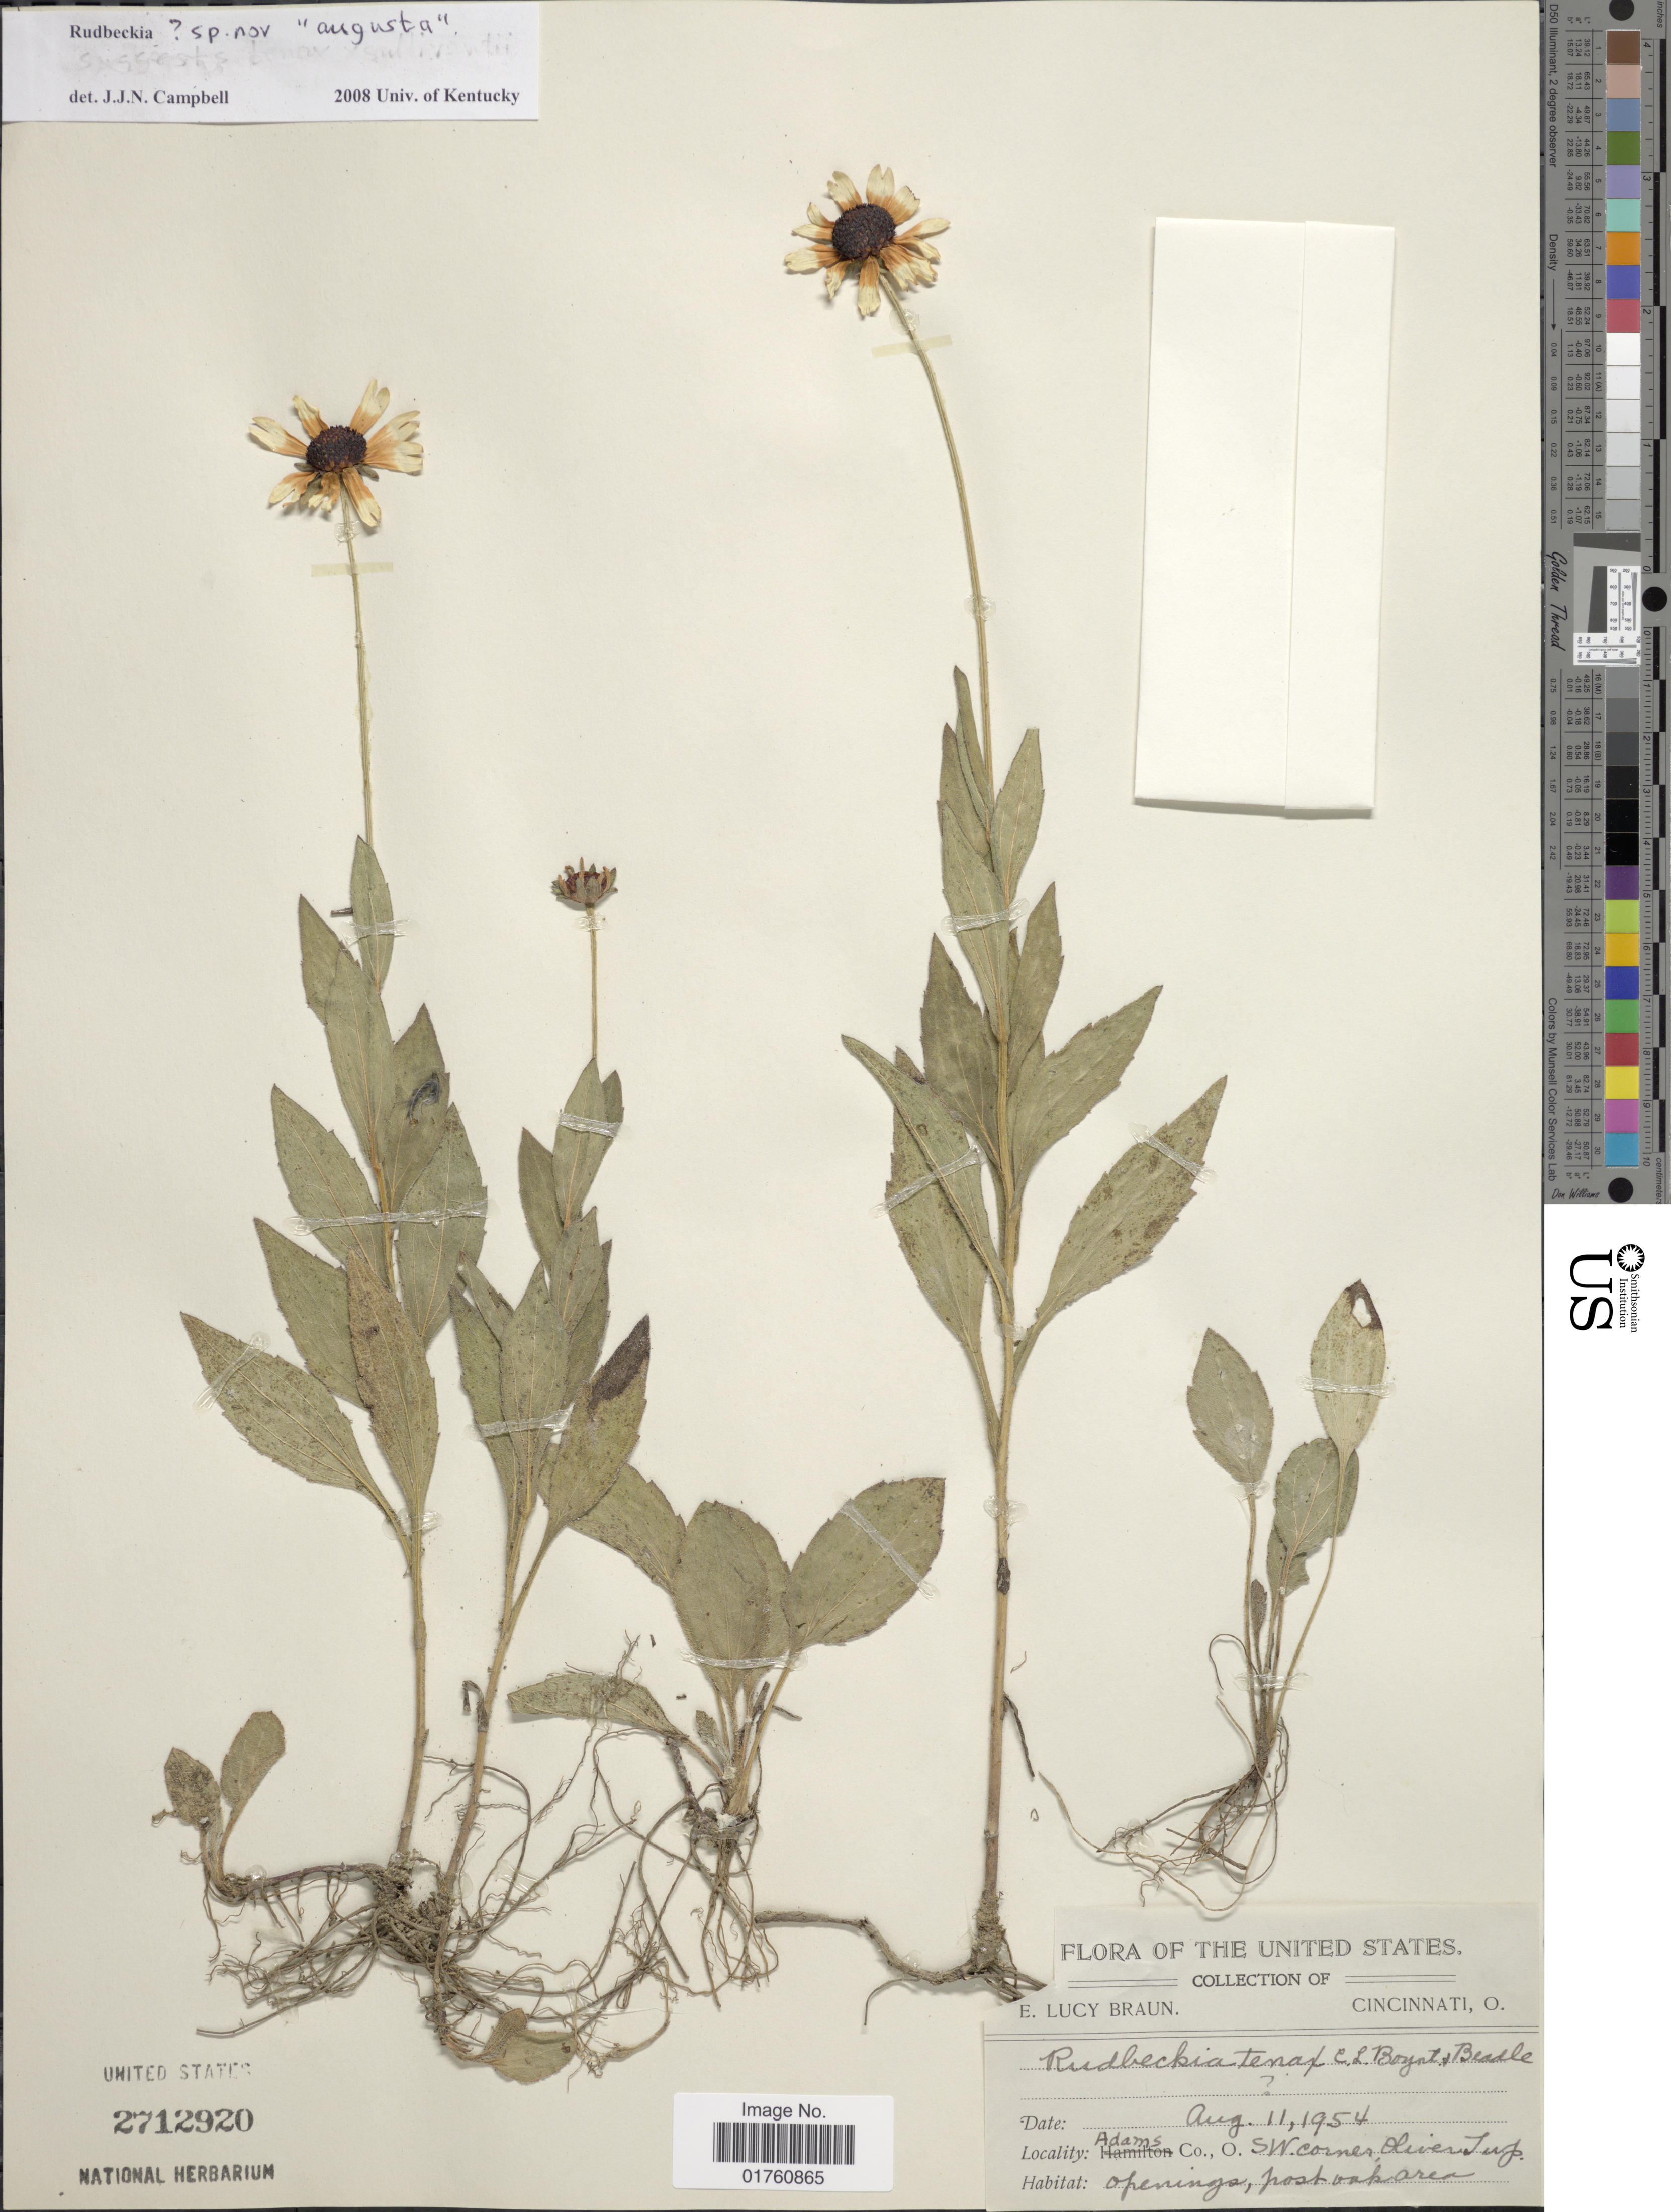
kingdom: Plantae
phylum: Tracheophyta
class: Magnoliopsida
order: Asterales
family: Asteraceae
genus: Rudbeckia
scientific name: Rudbeckia fulgida aff. tenax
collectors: E. L. Braun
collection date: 1954-08-11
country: United States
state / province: Ohio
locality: Adams Co., O. SW. corner, Oliver Twp.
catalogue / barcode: US 2712920